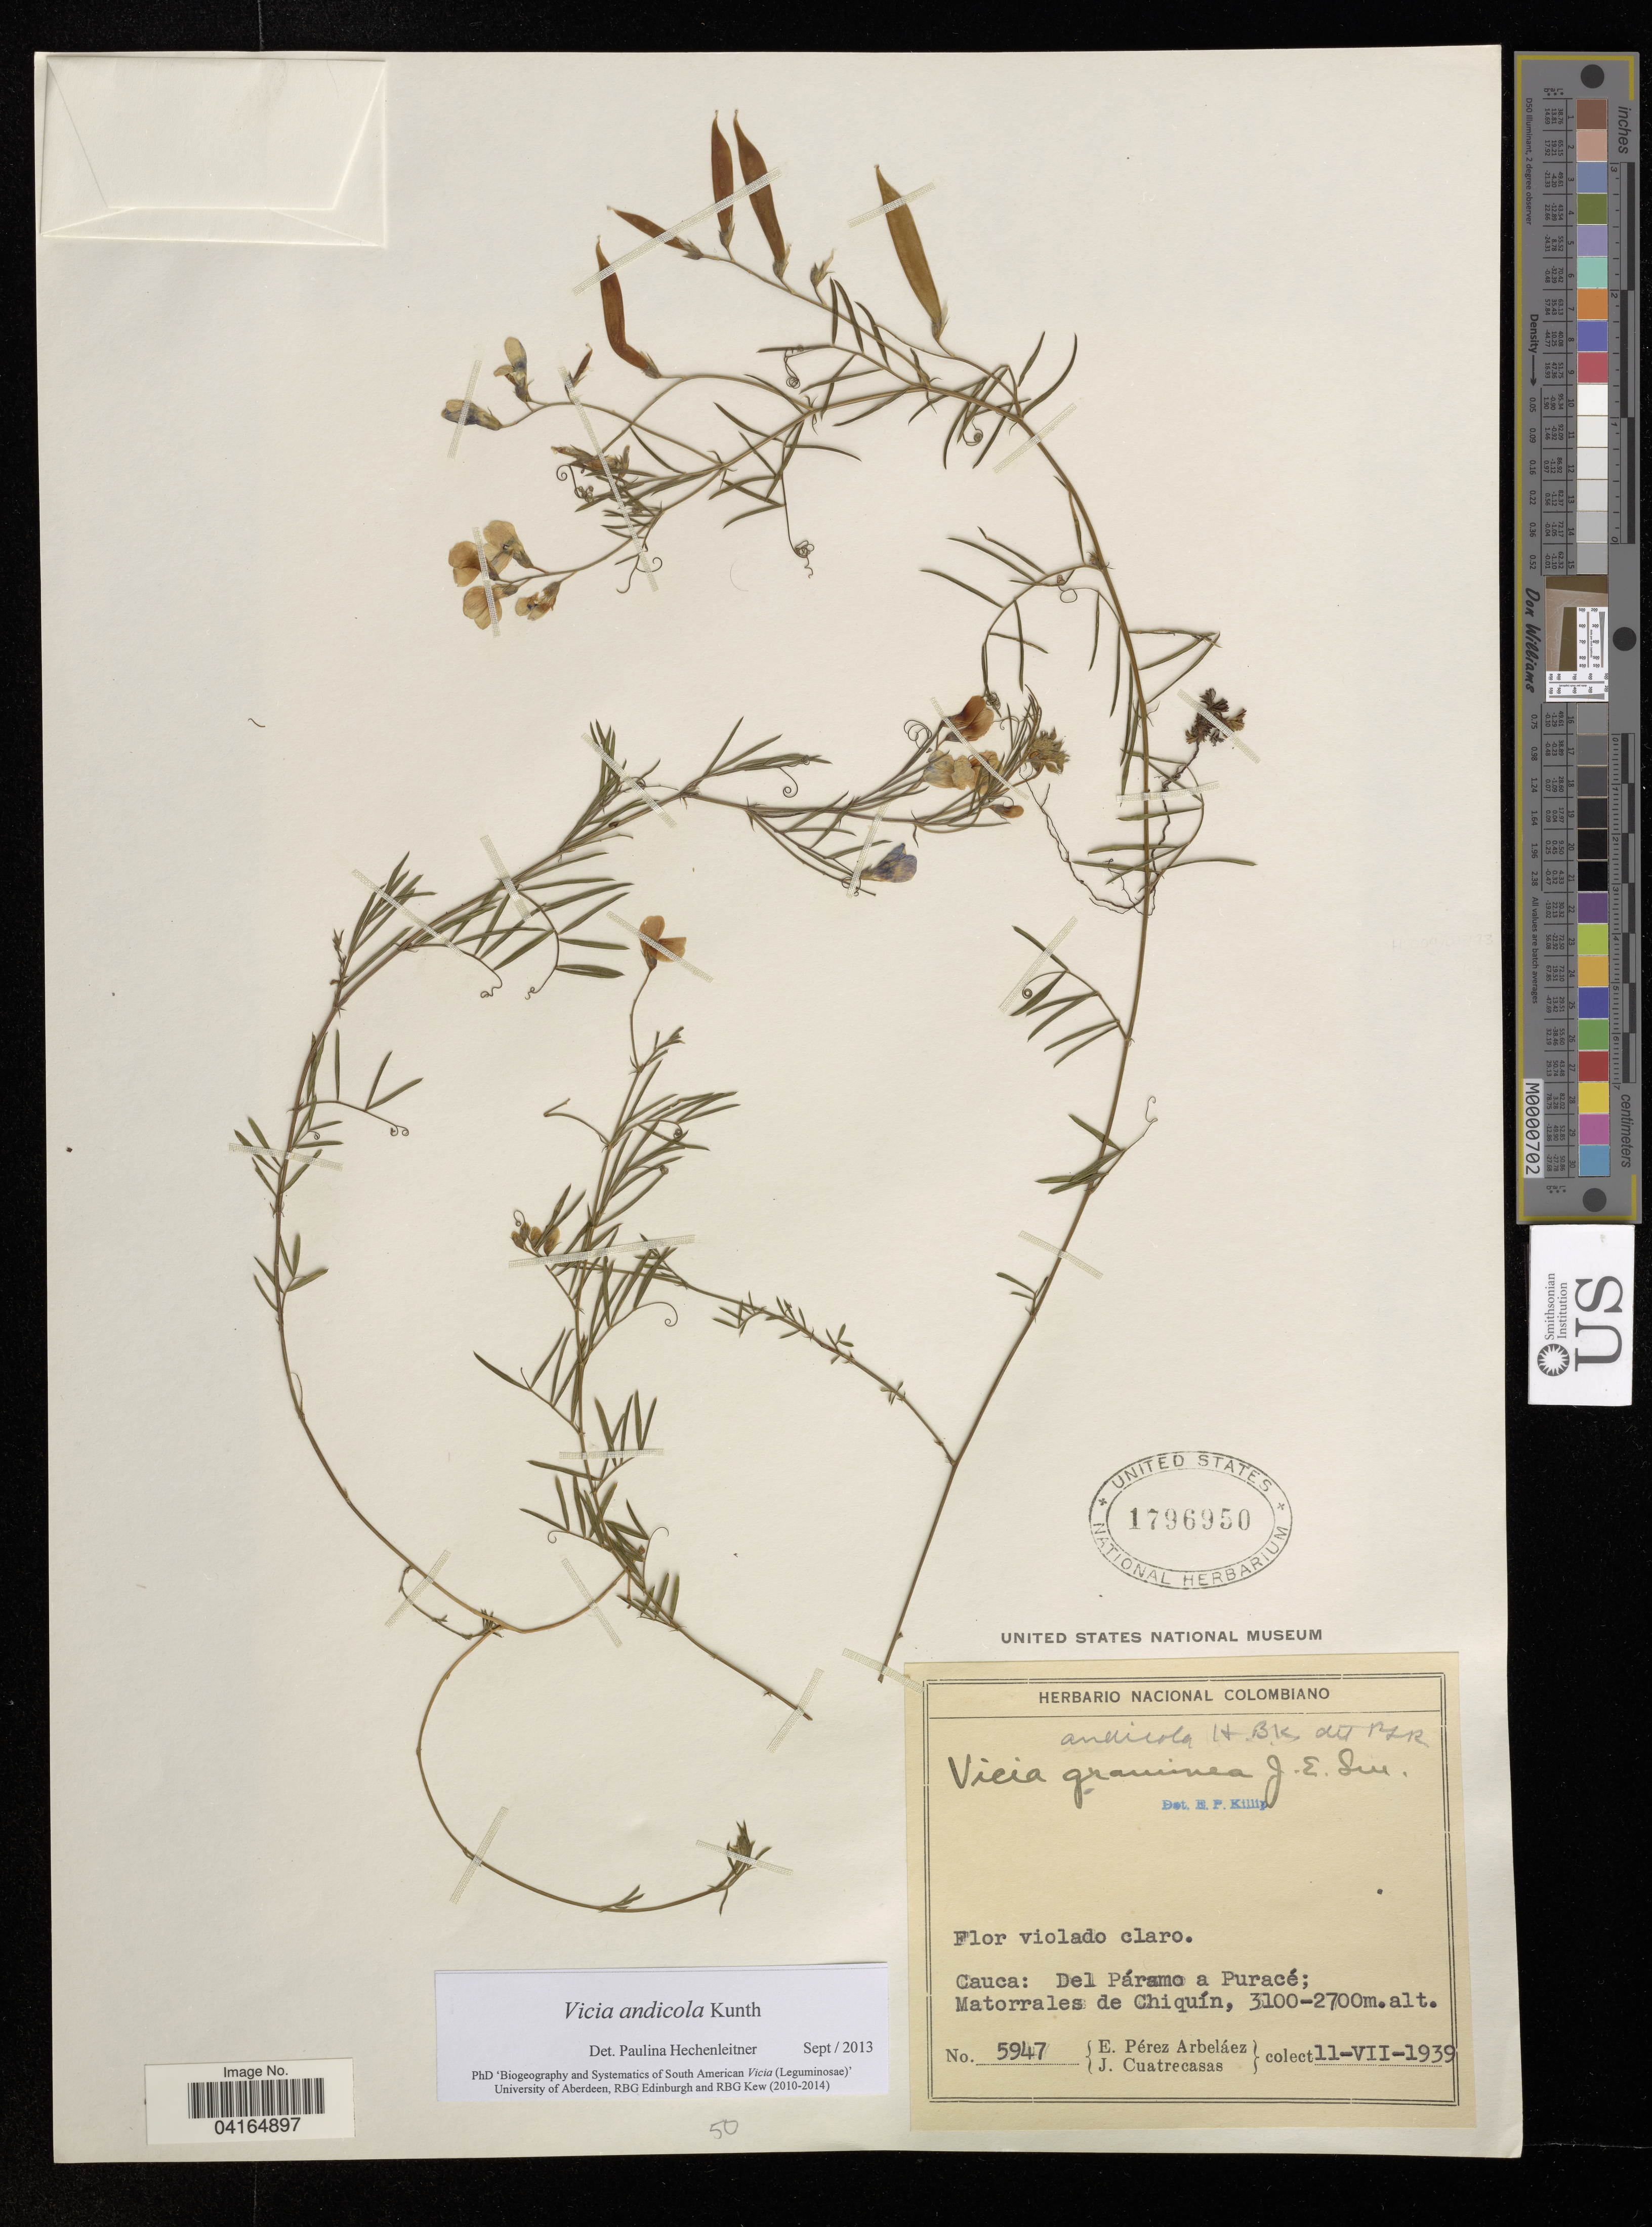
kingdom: Plantae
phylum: Tracheophyta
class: Magnoliopsida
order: Fabales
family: Fabaceae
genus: Vicia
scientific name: Vicia andicola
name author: Kunth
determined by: Hechenleitner, Paulina, RBG Edinburgh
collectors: Pérez & J. Cuatrecasas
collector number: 5947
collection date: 1939-07-11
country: Colombia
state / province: Cauca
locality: Cauca: Del Páramo a Puracé; Matorrales de Chiquín.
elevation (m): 3100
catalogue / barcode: US 1796950